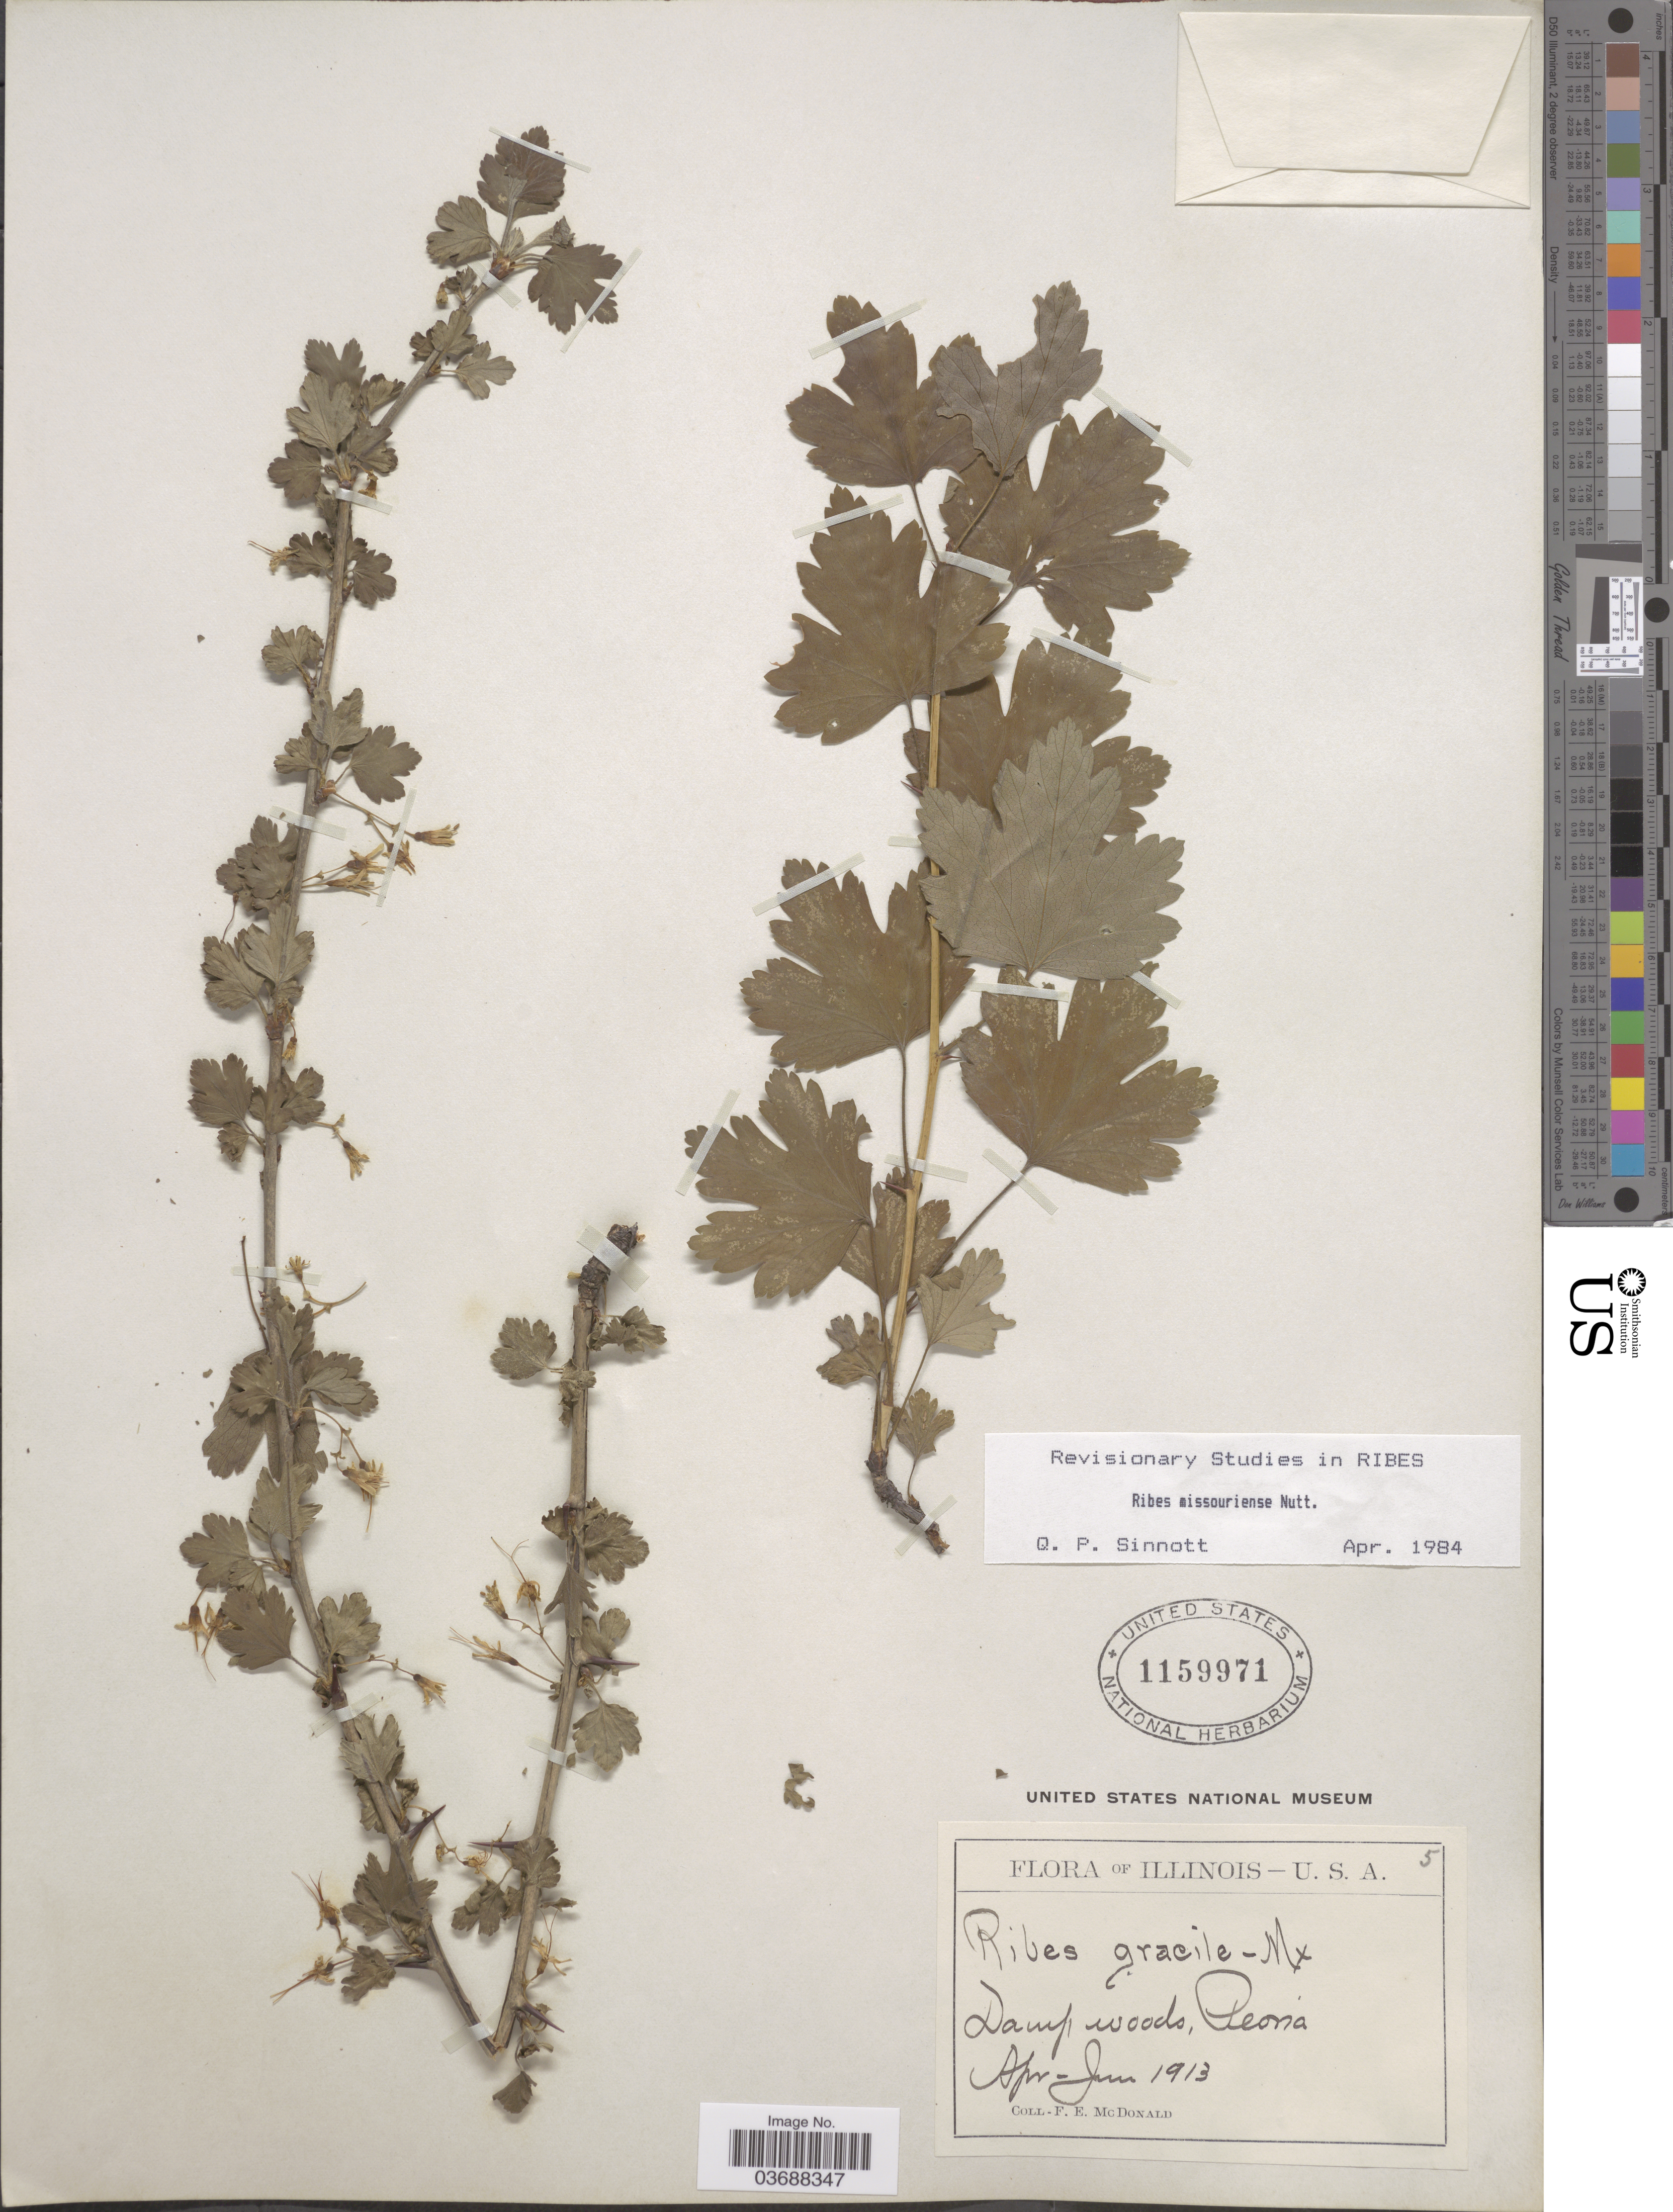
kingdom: Plantae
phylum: Tracheophyta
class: Magnoliopsida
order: Saxifragales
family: Grossulariaceae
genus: Ribes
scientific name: Ribes missouriense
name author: Nutt.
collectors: F. E. McDonald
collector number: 5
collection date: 1913-04/1913-06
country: United States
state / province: Illinois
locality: Peoria.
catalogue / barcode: US 1159971